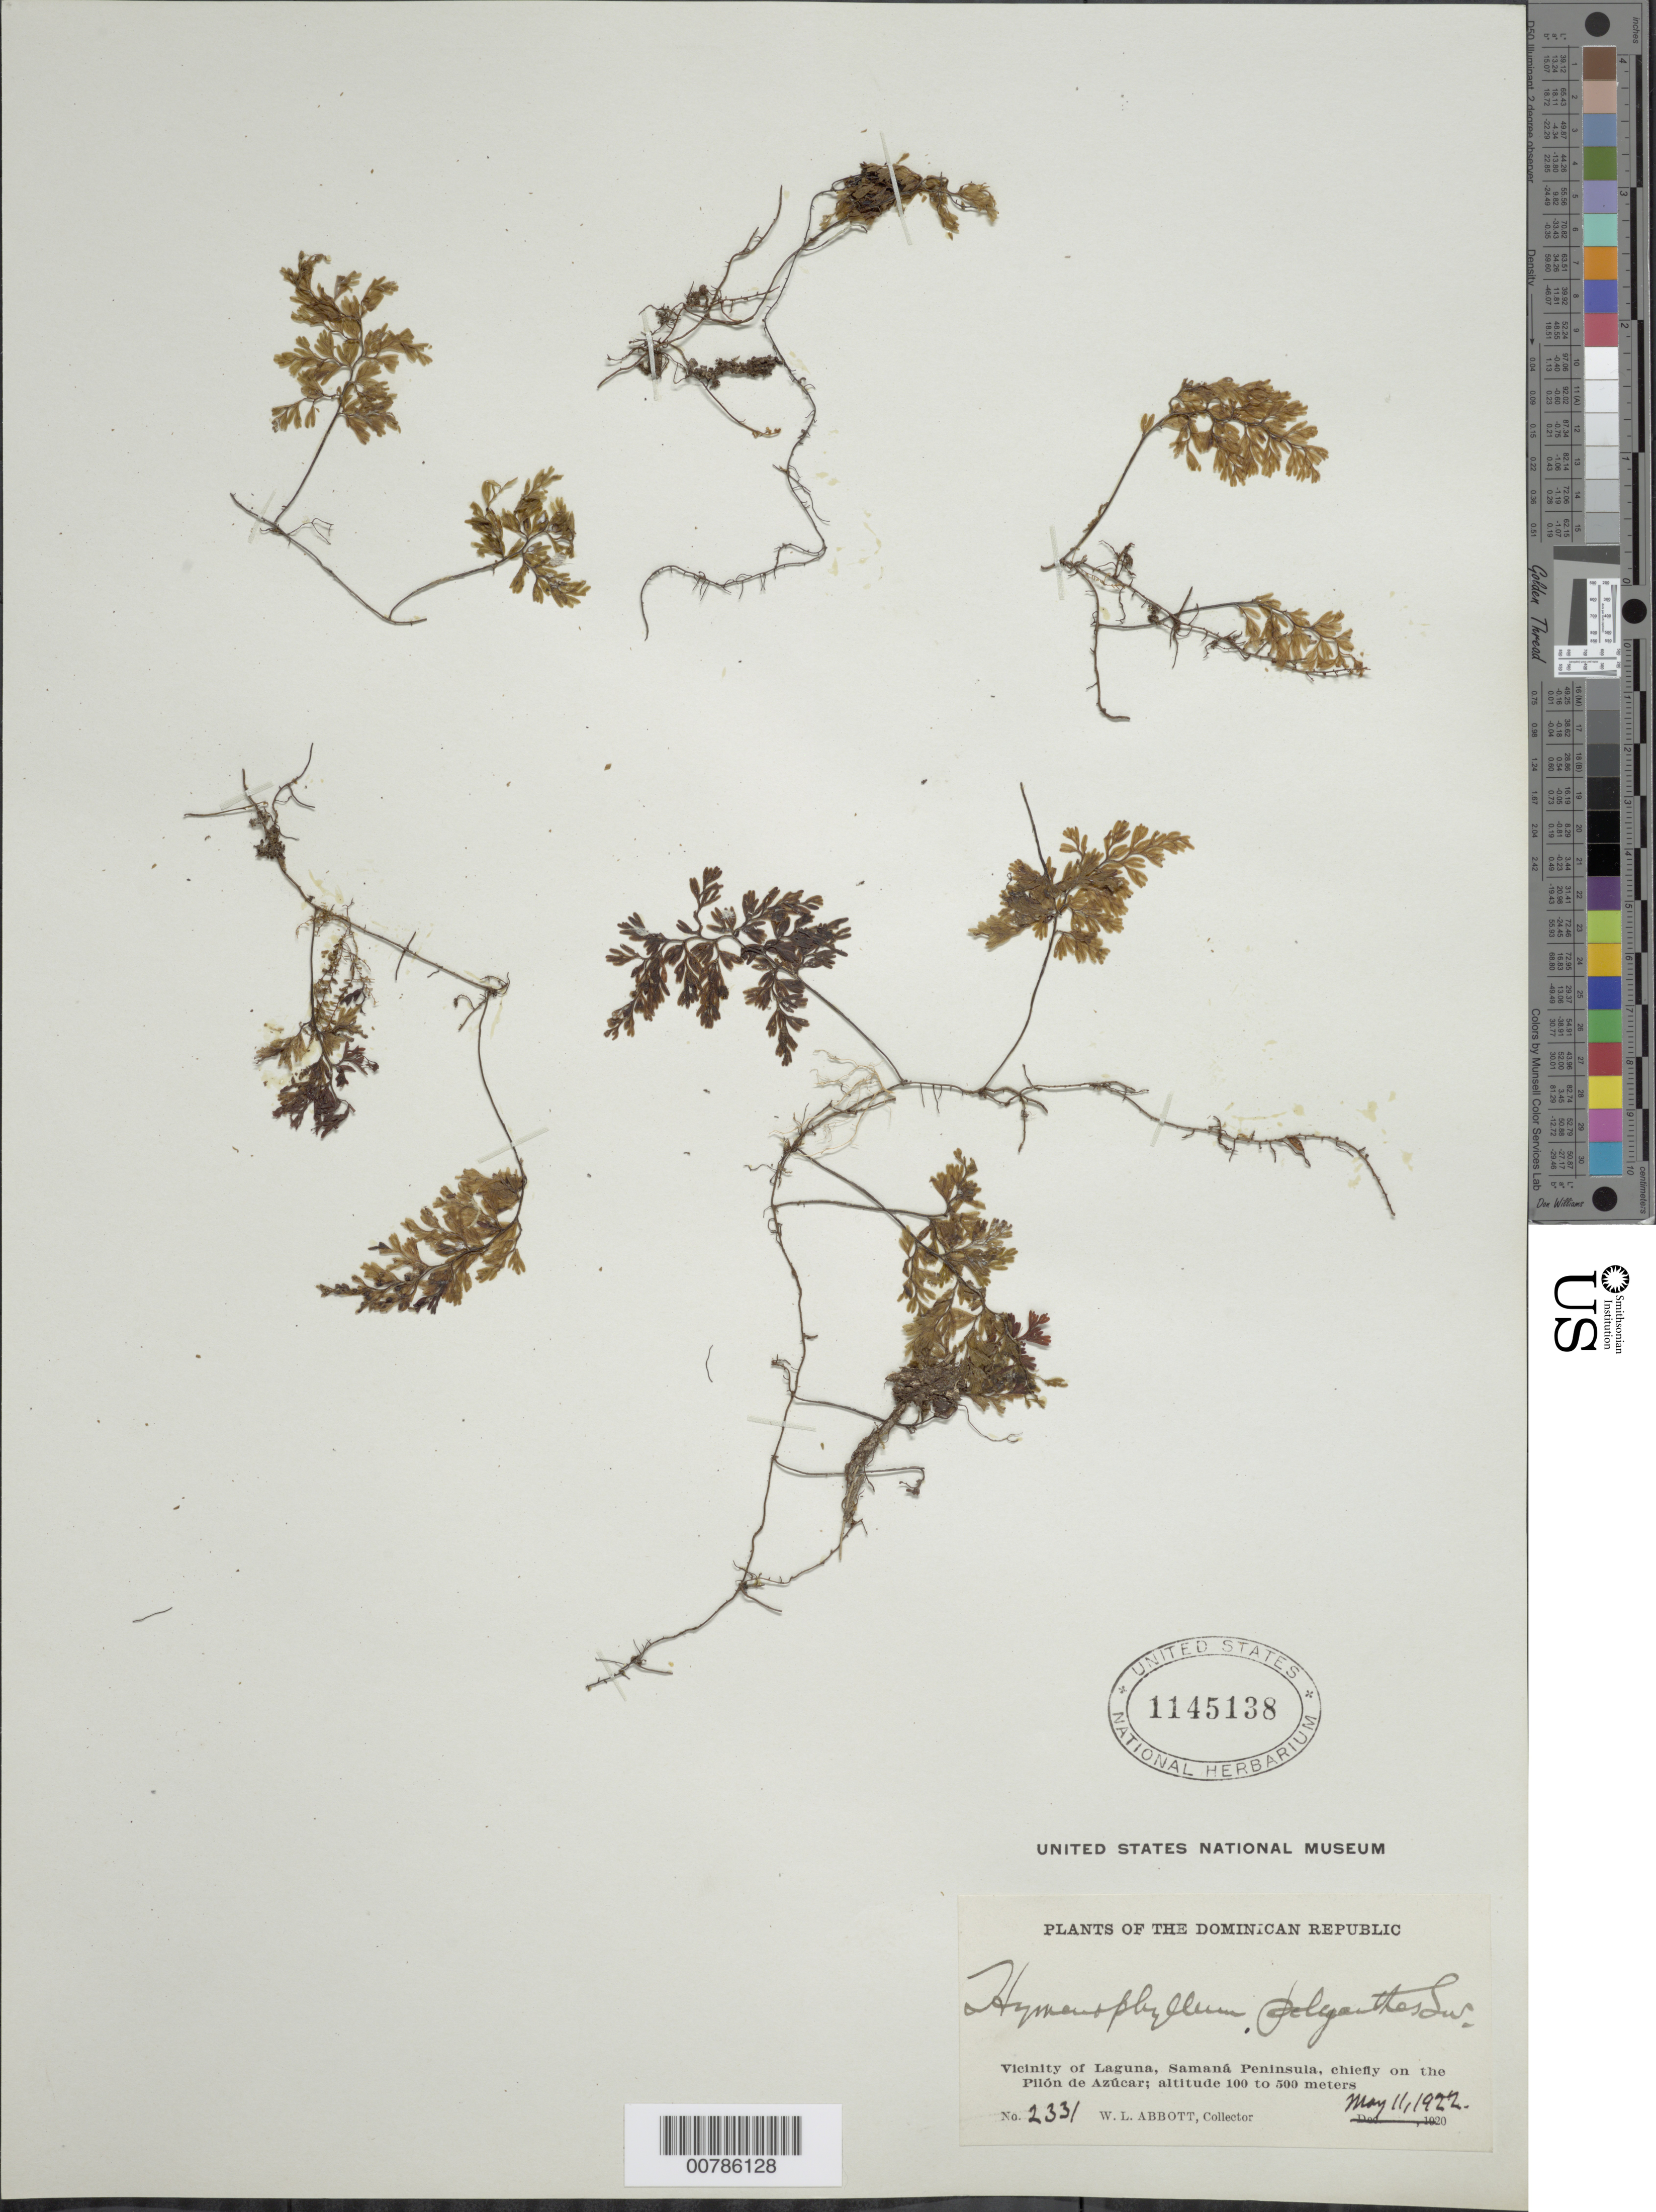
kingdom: Plantae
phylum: Tracheophyta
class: Polypodiopsida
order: Hymenophyllales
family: Hymenophyllaceae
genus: Hymenophyllum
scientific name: Hymenophyllum polyanthos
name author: (Sw.) Sw.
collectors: W. L. Abbott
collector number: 2331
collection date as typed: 11 May 1922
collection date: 1922-05-11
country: Dominican Republic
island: Hispaniola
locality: Laguna, vicinity; Samaná Peninsula, chiefly on the Pilón de Azúcar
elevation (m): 100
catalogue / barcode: US 1145138